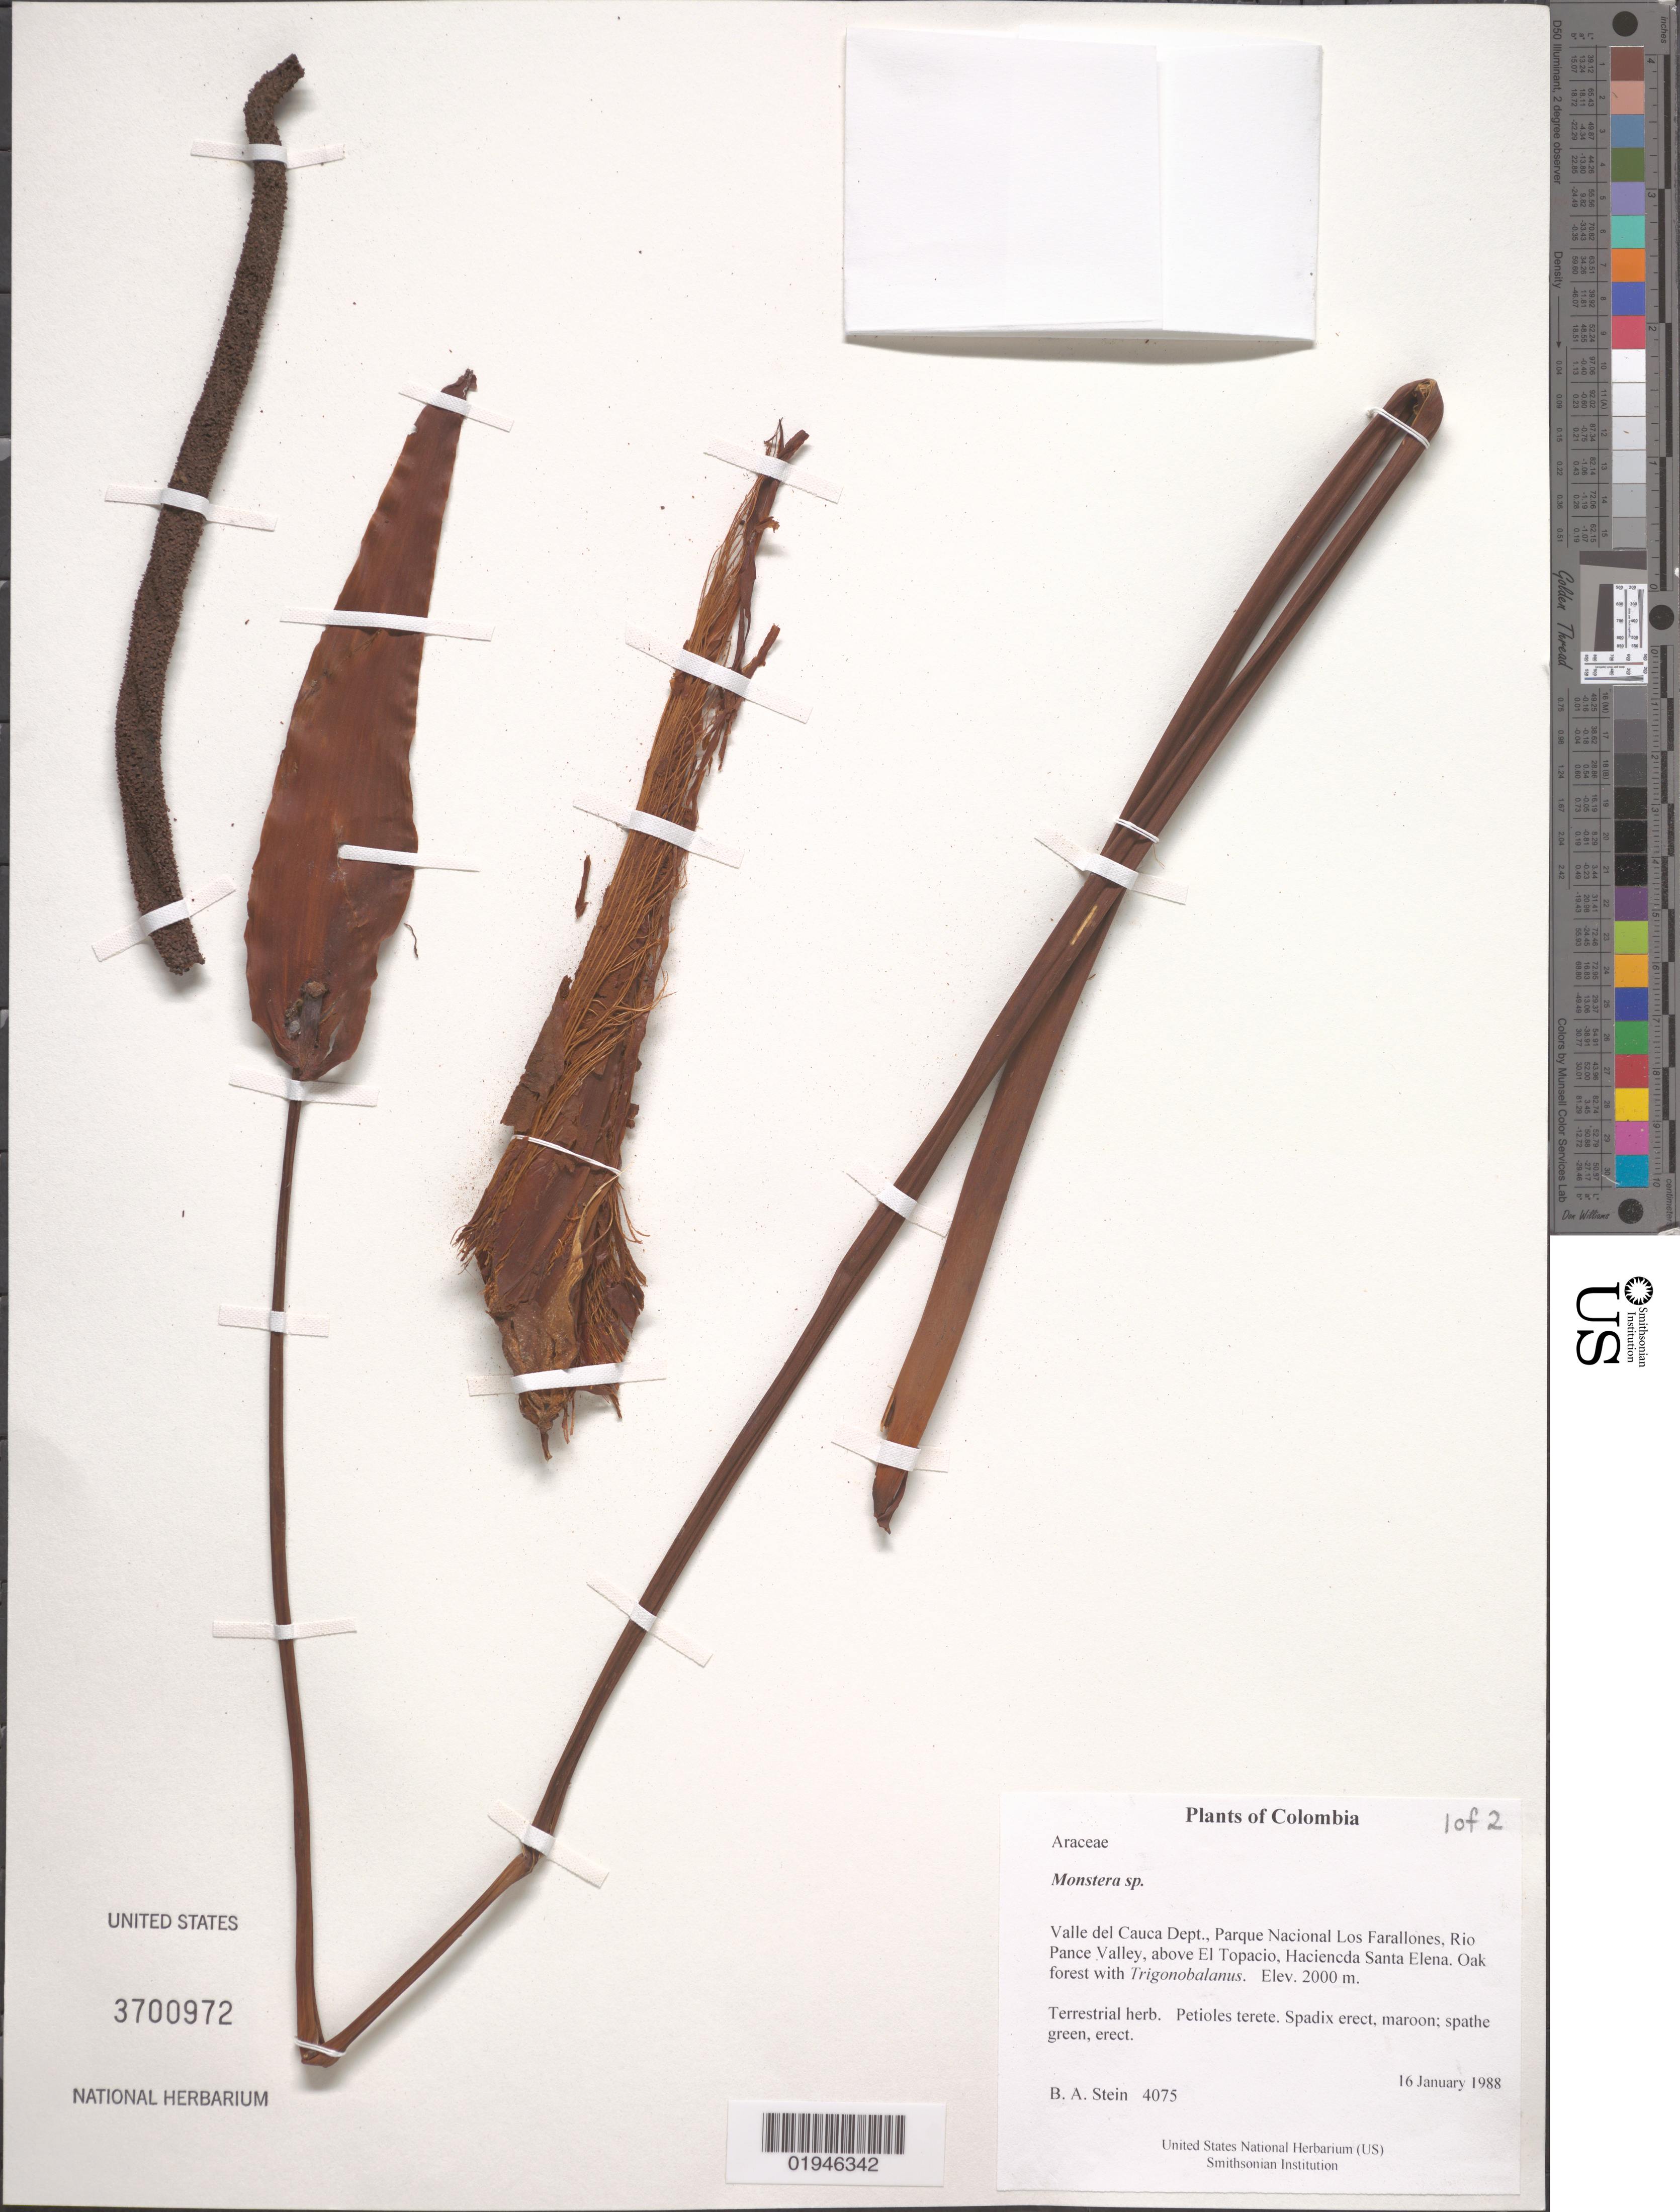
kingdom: Plantae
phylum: Tracheophyta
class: Liliopsida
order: Alismatales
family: Araceae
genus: Monstera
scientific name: Monstera sp.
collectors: B. A. Stein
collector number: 4075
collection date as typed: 16 January 1988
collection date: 1988-01-16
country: Colombia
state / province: Valle del Cauca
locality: Parque Nacional Los Farallones, Rio Pance Valley, above El Topacio, Haciencda Santa Elena.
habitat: Oak forest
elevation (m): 2000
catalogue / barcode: US 3700972